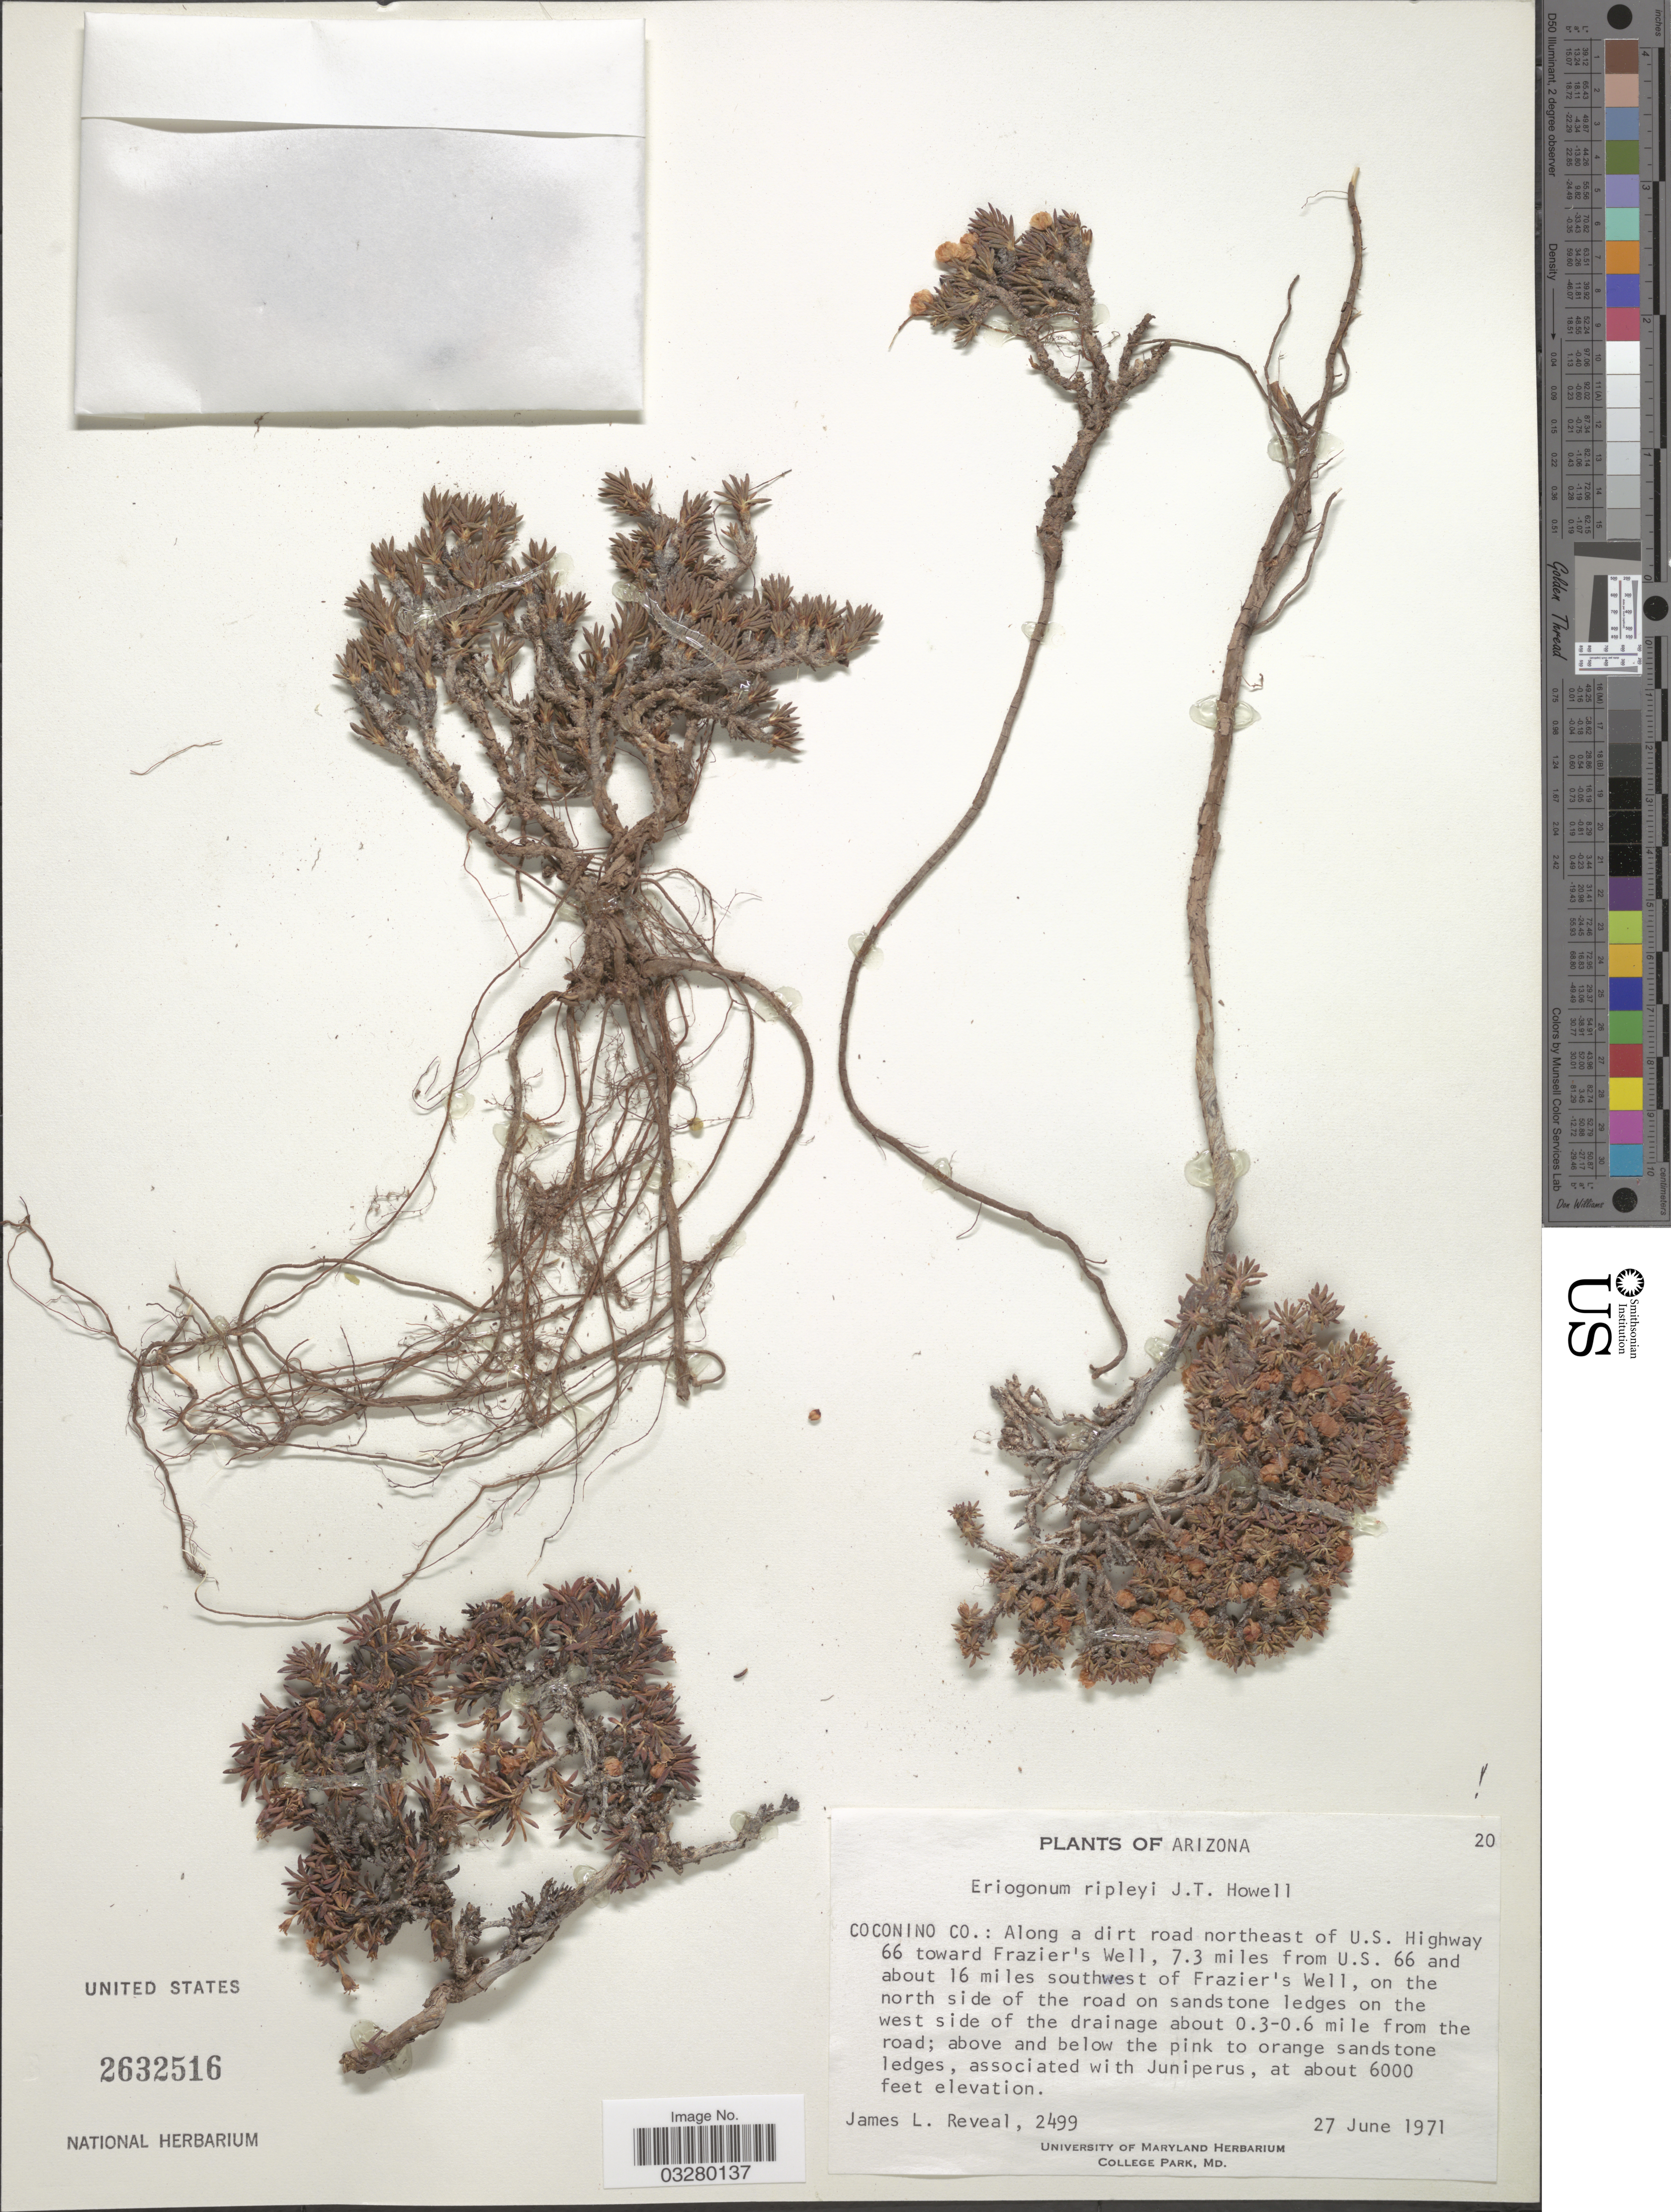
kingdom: Plantae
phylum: Tracheophyta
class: Magnoliopsida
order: Caryophyllales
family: Polygonaceae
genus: Eriogonum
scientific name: Eriogonum ripleyi var. subracemosum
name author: J.T. Howell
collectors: J. L. Reveal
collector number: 2499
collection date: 1971-06-27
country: United States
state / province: Arizona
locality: Coconino Co.: Along a dirt road northeast of U.S. Highway 66 toward Frazier's Well, 7.3 miles from U.S. 66 and about 16 miles southwest of Frazier's Well, on the north side of the road on sandstone ledges on the west side of the drainage about 0.3-0.6 mile from the road.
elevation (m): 1829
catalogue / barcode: US 2632516